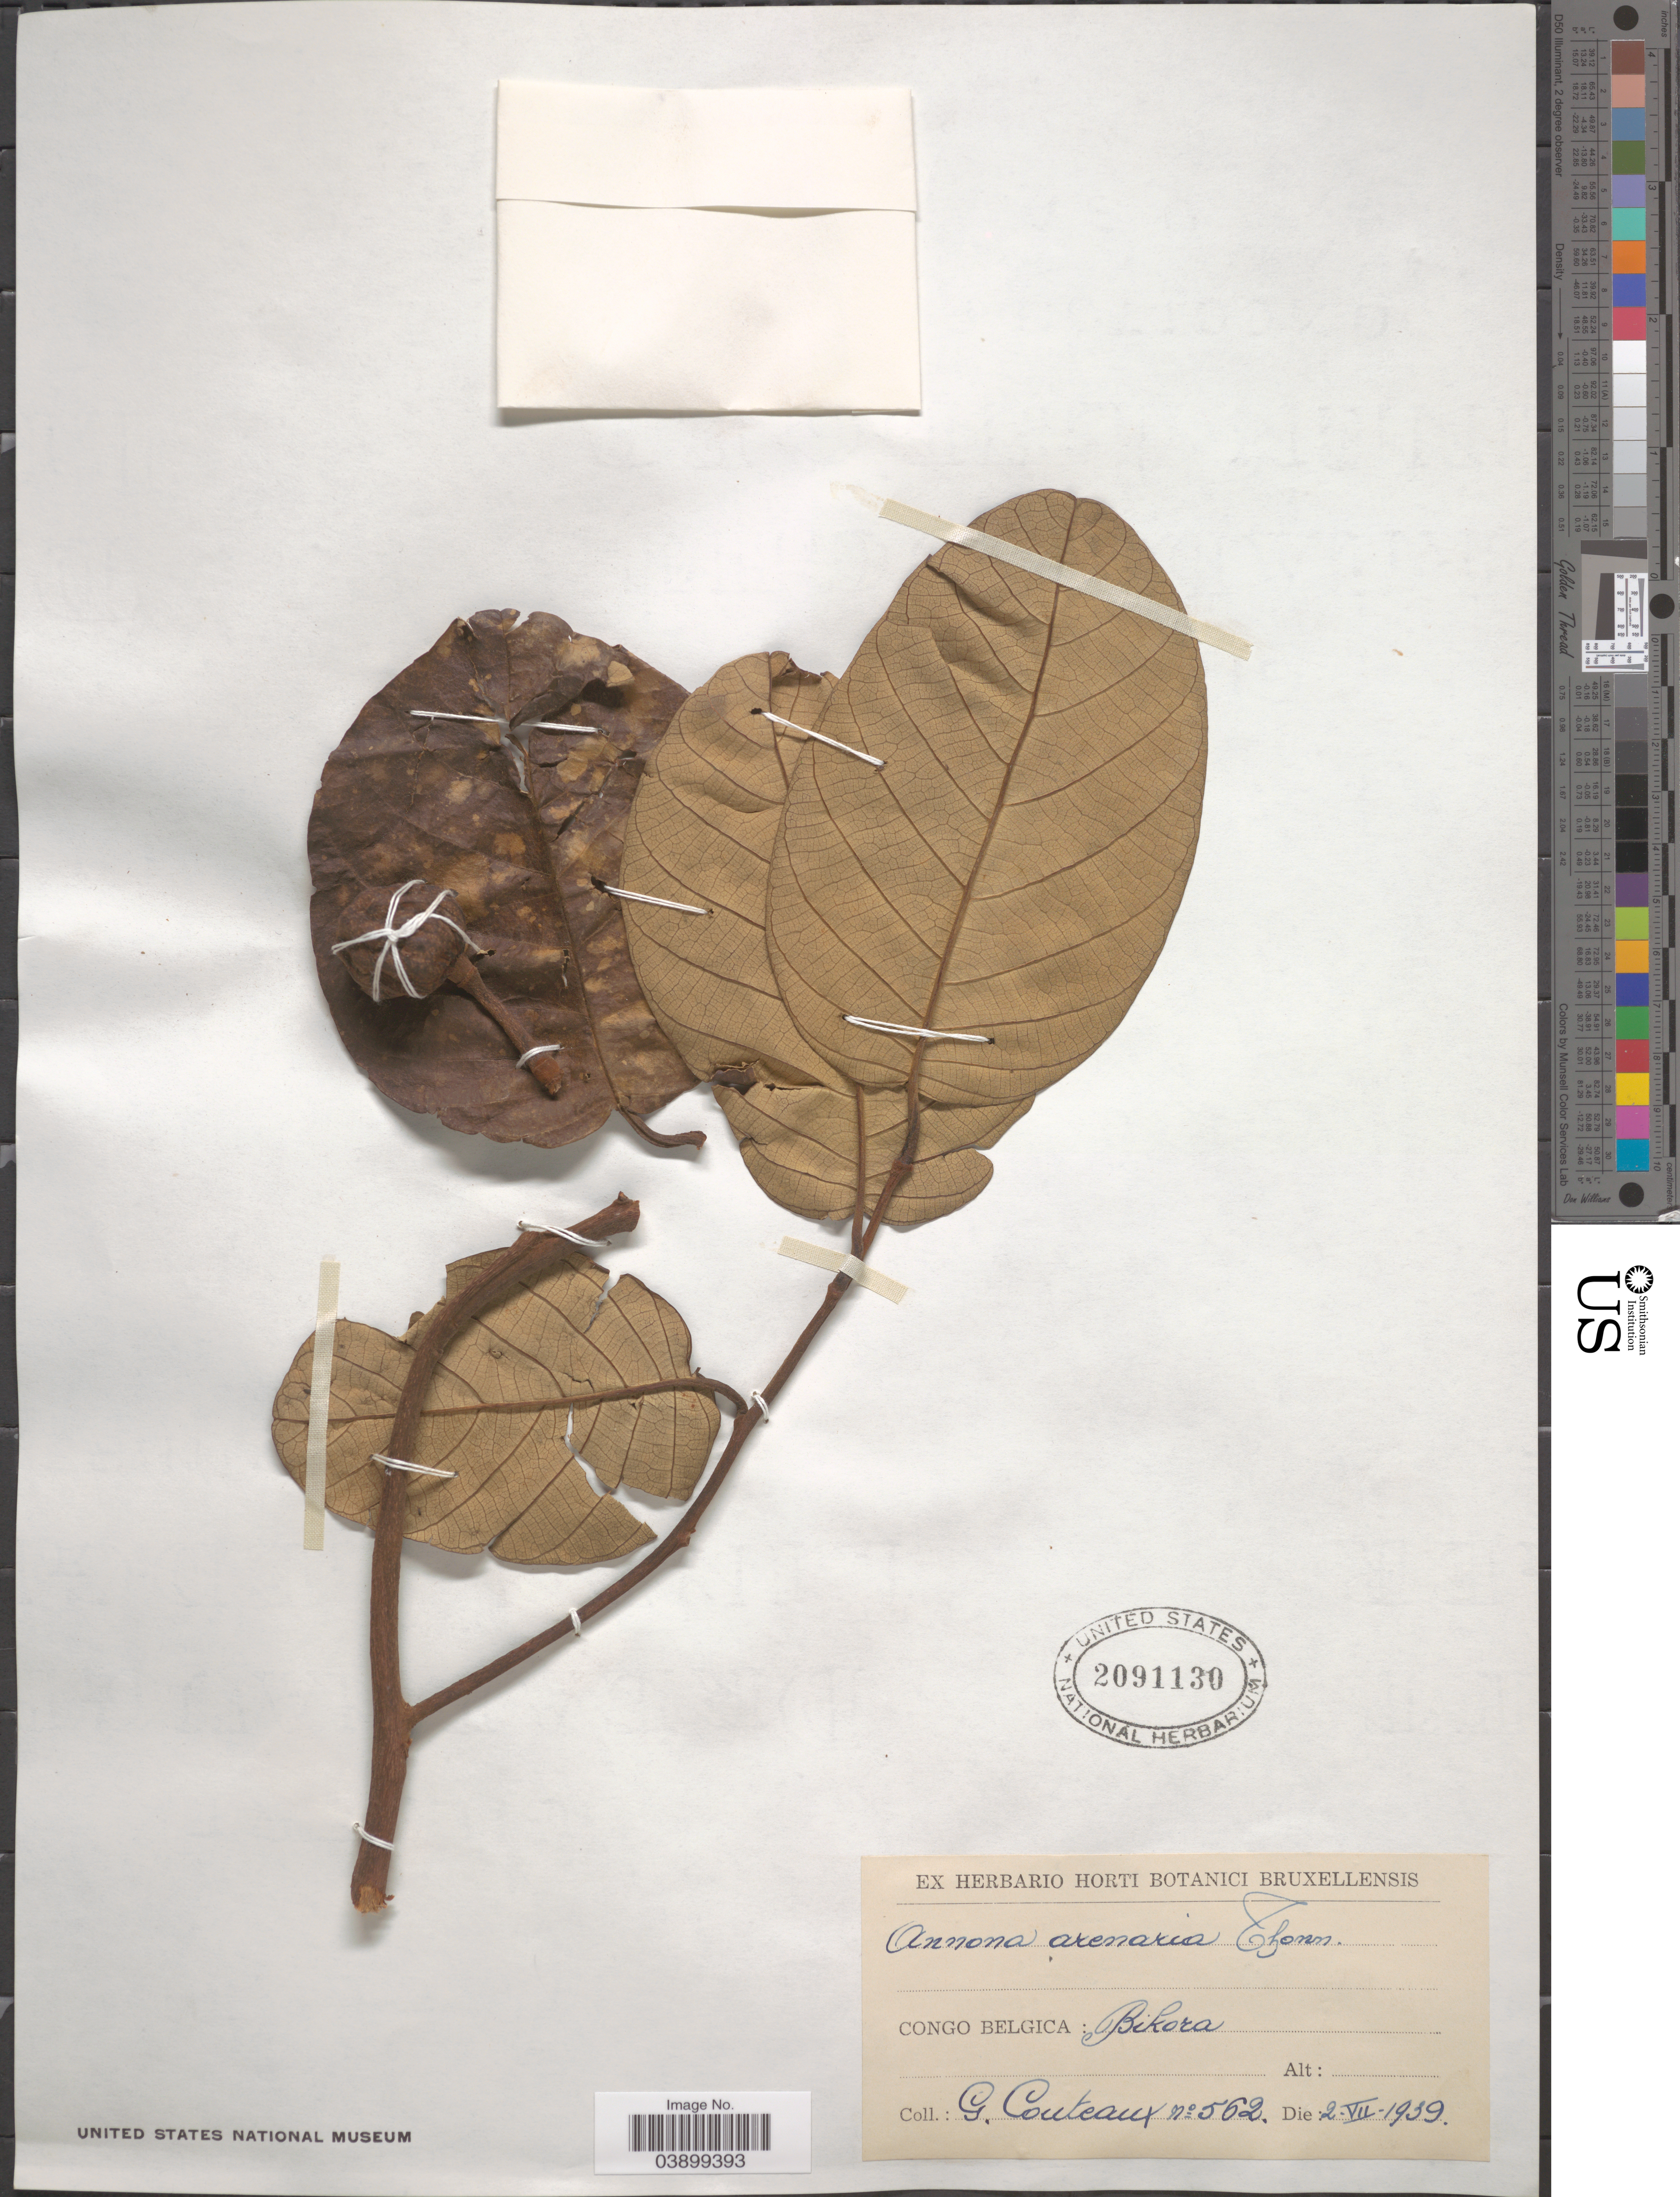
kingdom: Plantae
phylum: Tracheophyta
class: Magnoliopsida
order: Magnoliales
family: Annonaceae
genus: Annona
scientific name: Annona arenaria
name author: Thonn.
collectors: G. Couteaux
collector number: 562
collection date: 1939-07-02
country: Congo, Democratic Republic of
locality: Congo Belgica: Bikora.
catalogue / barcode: US 2091130